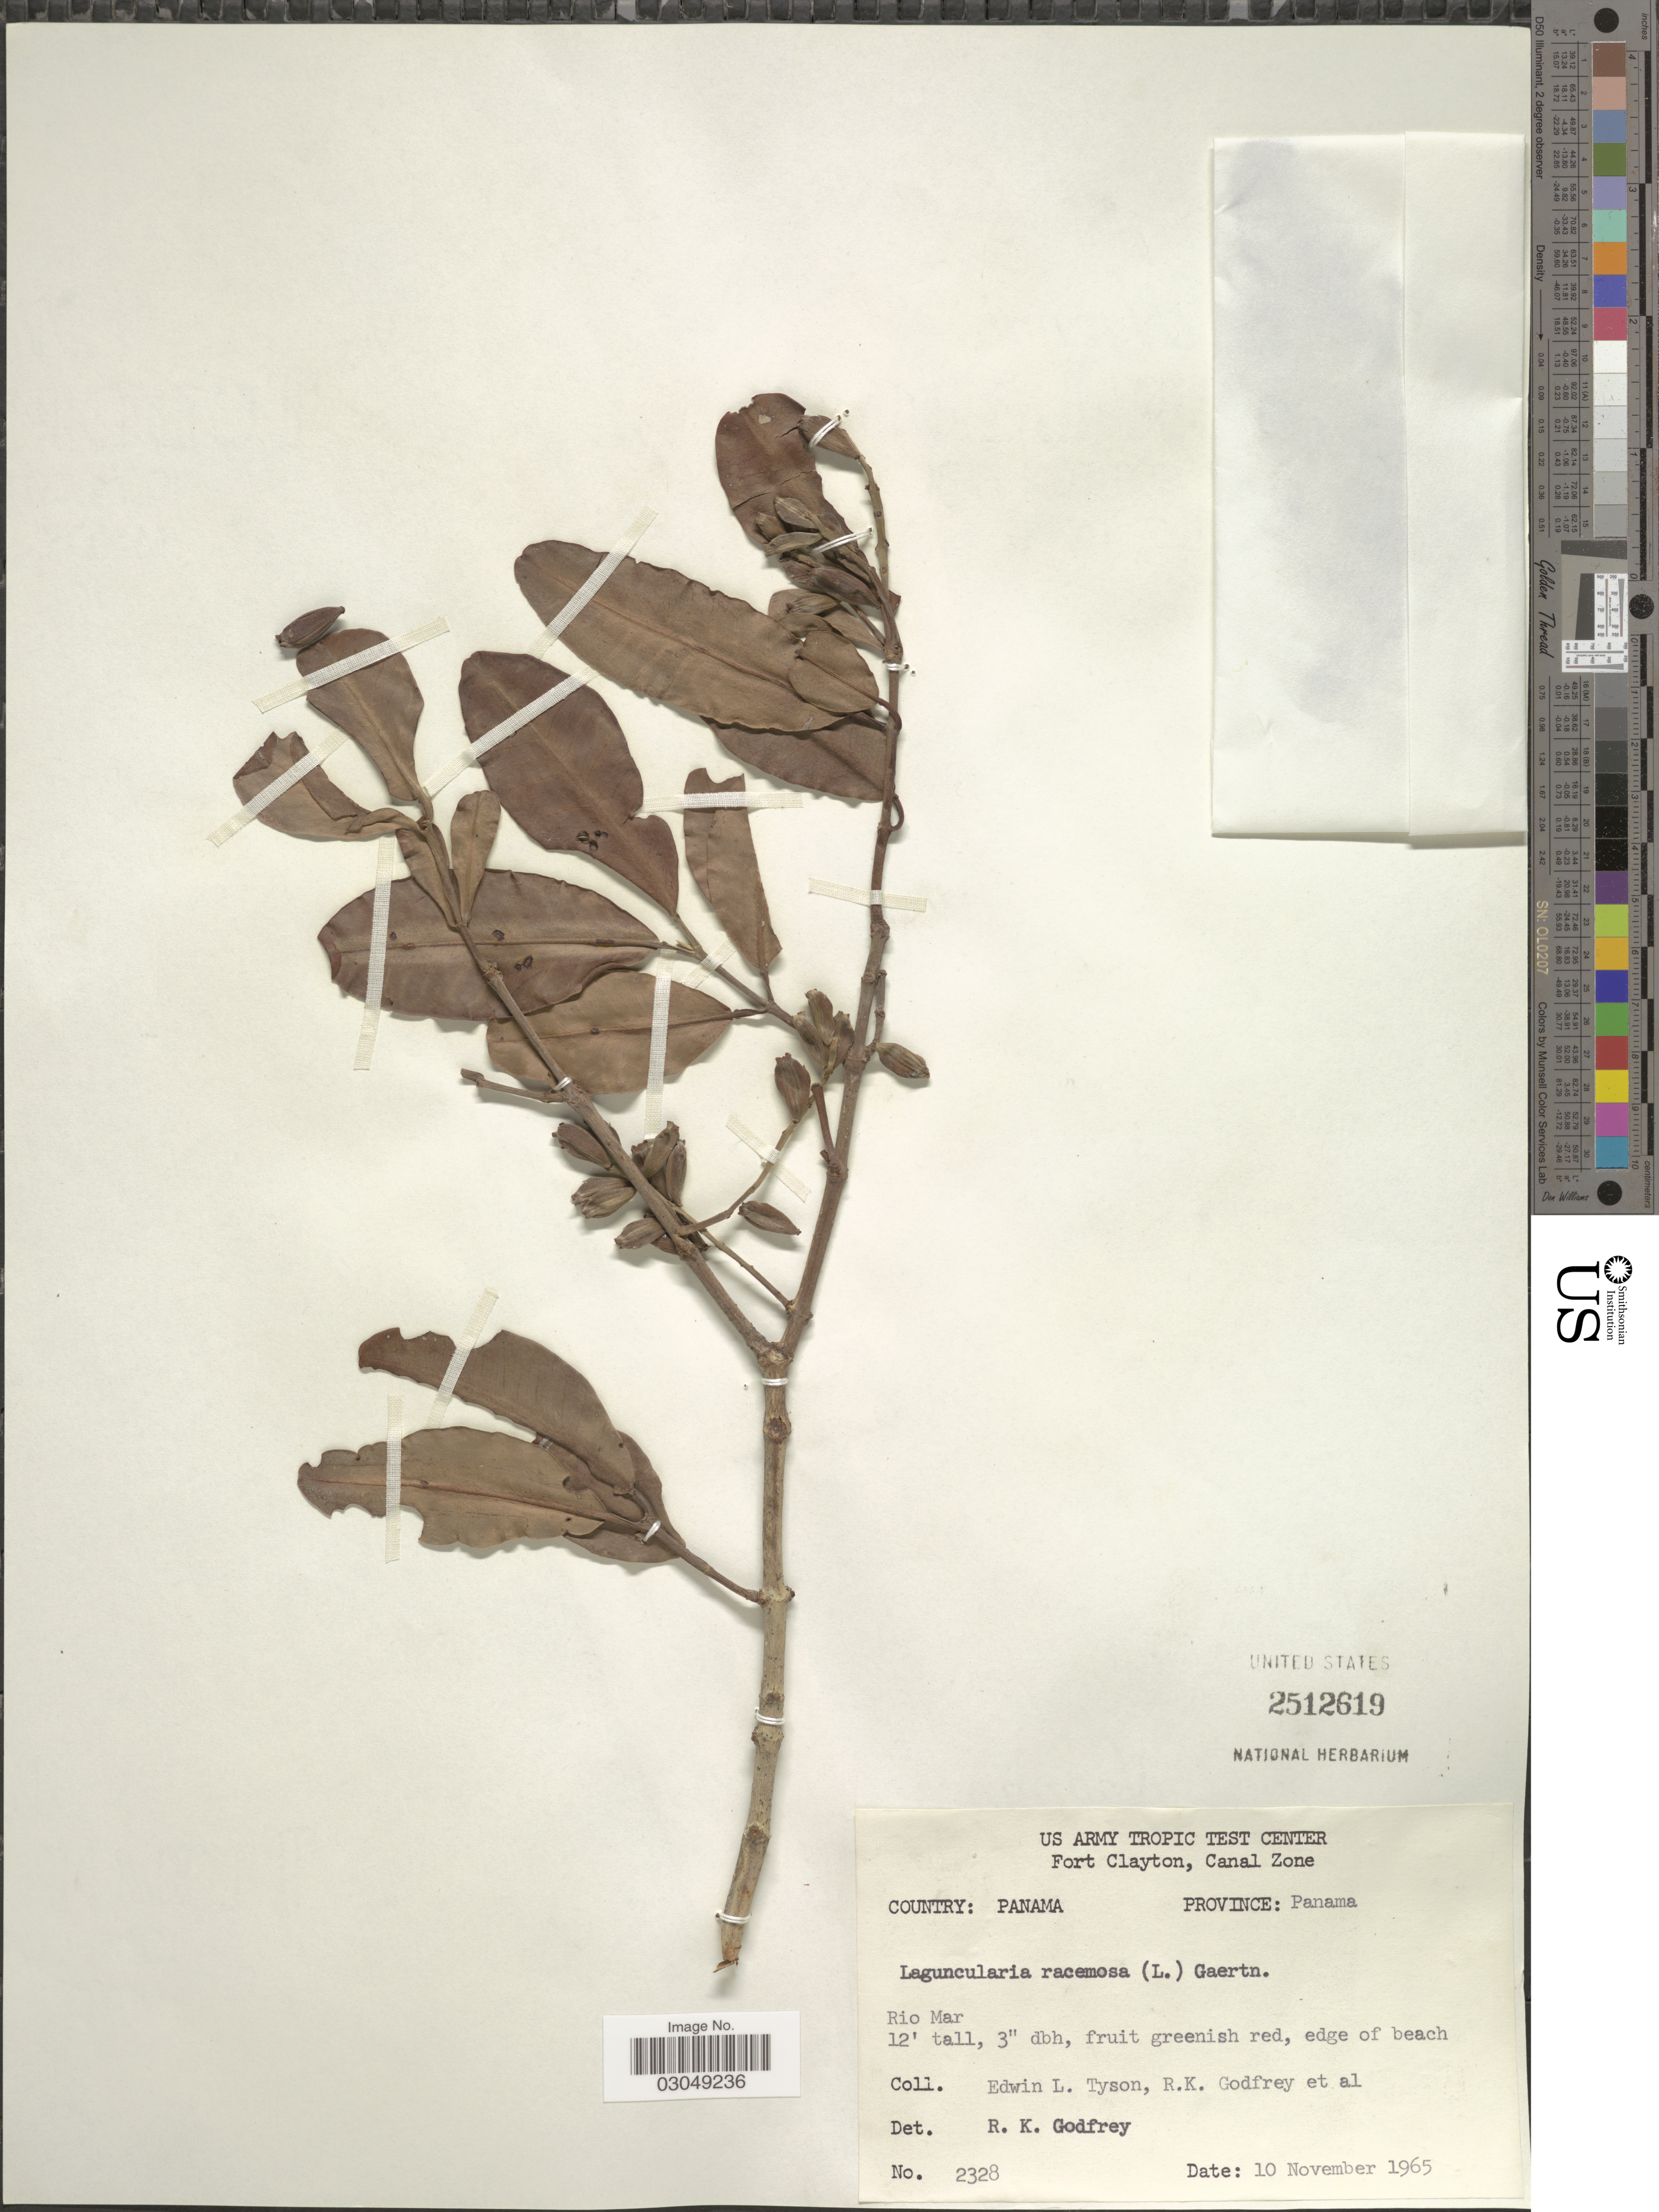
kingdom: Plantae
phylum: Tracheophyta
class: Magnoliopsida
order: Myrtales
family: Combretaceae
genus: Laguncularia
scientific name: Laguncularia racemosa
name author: (L.) C.F. Gaertn.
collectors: E. L. Tyson, R. K. Godfrey & et al.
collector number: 2328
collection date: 1965-11-10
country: Panama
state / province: Panamá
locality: Rio Mar.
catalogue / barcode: US 2512619